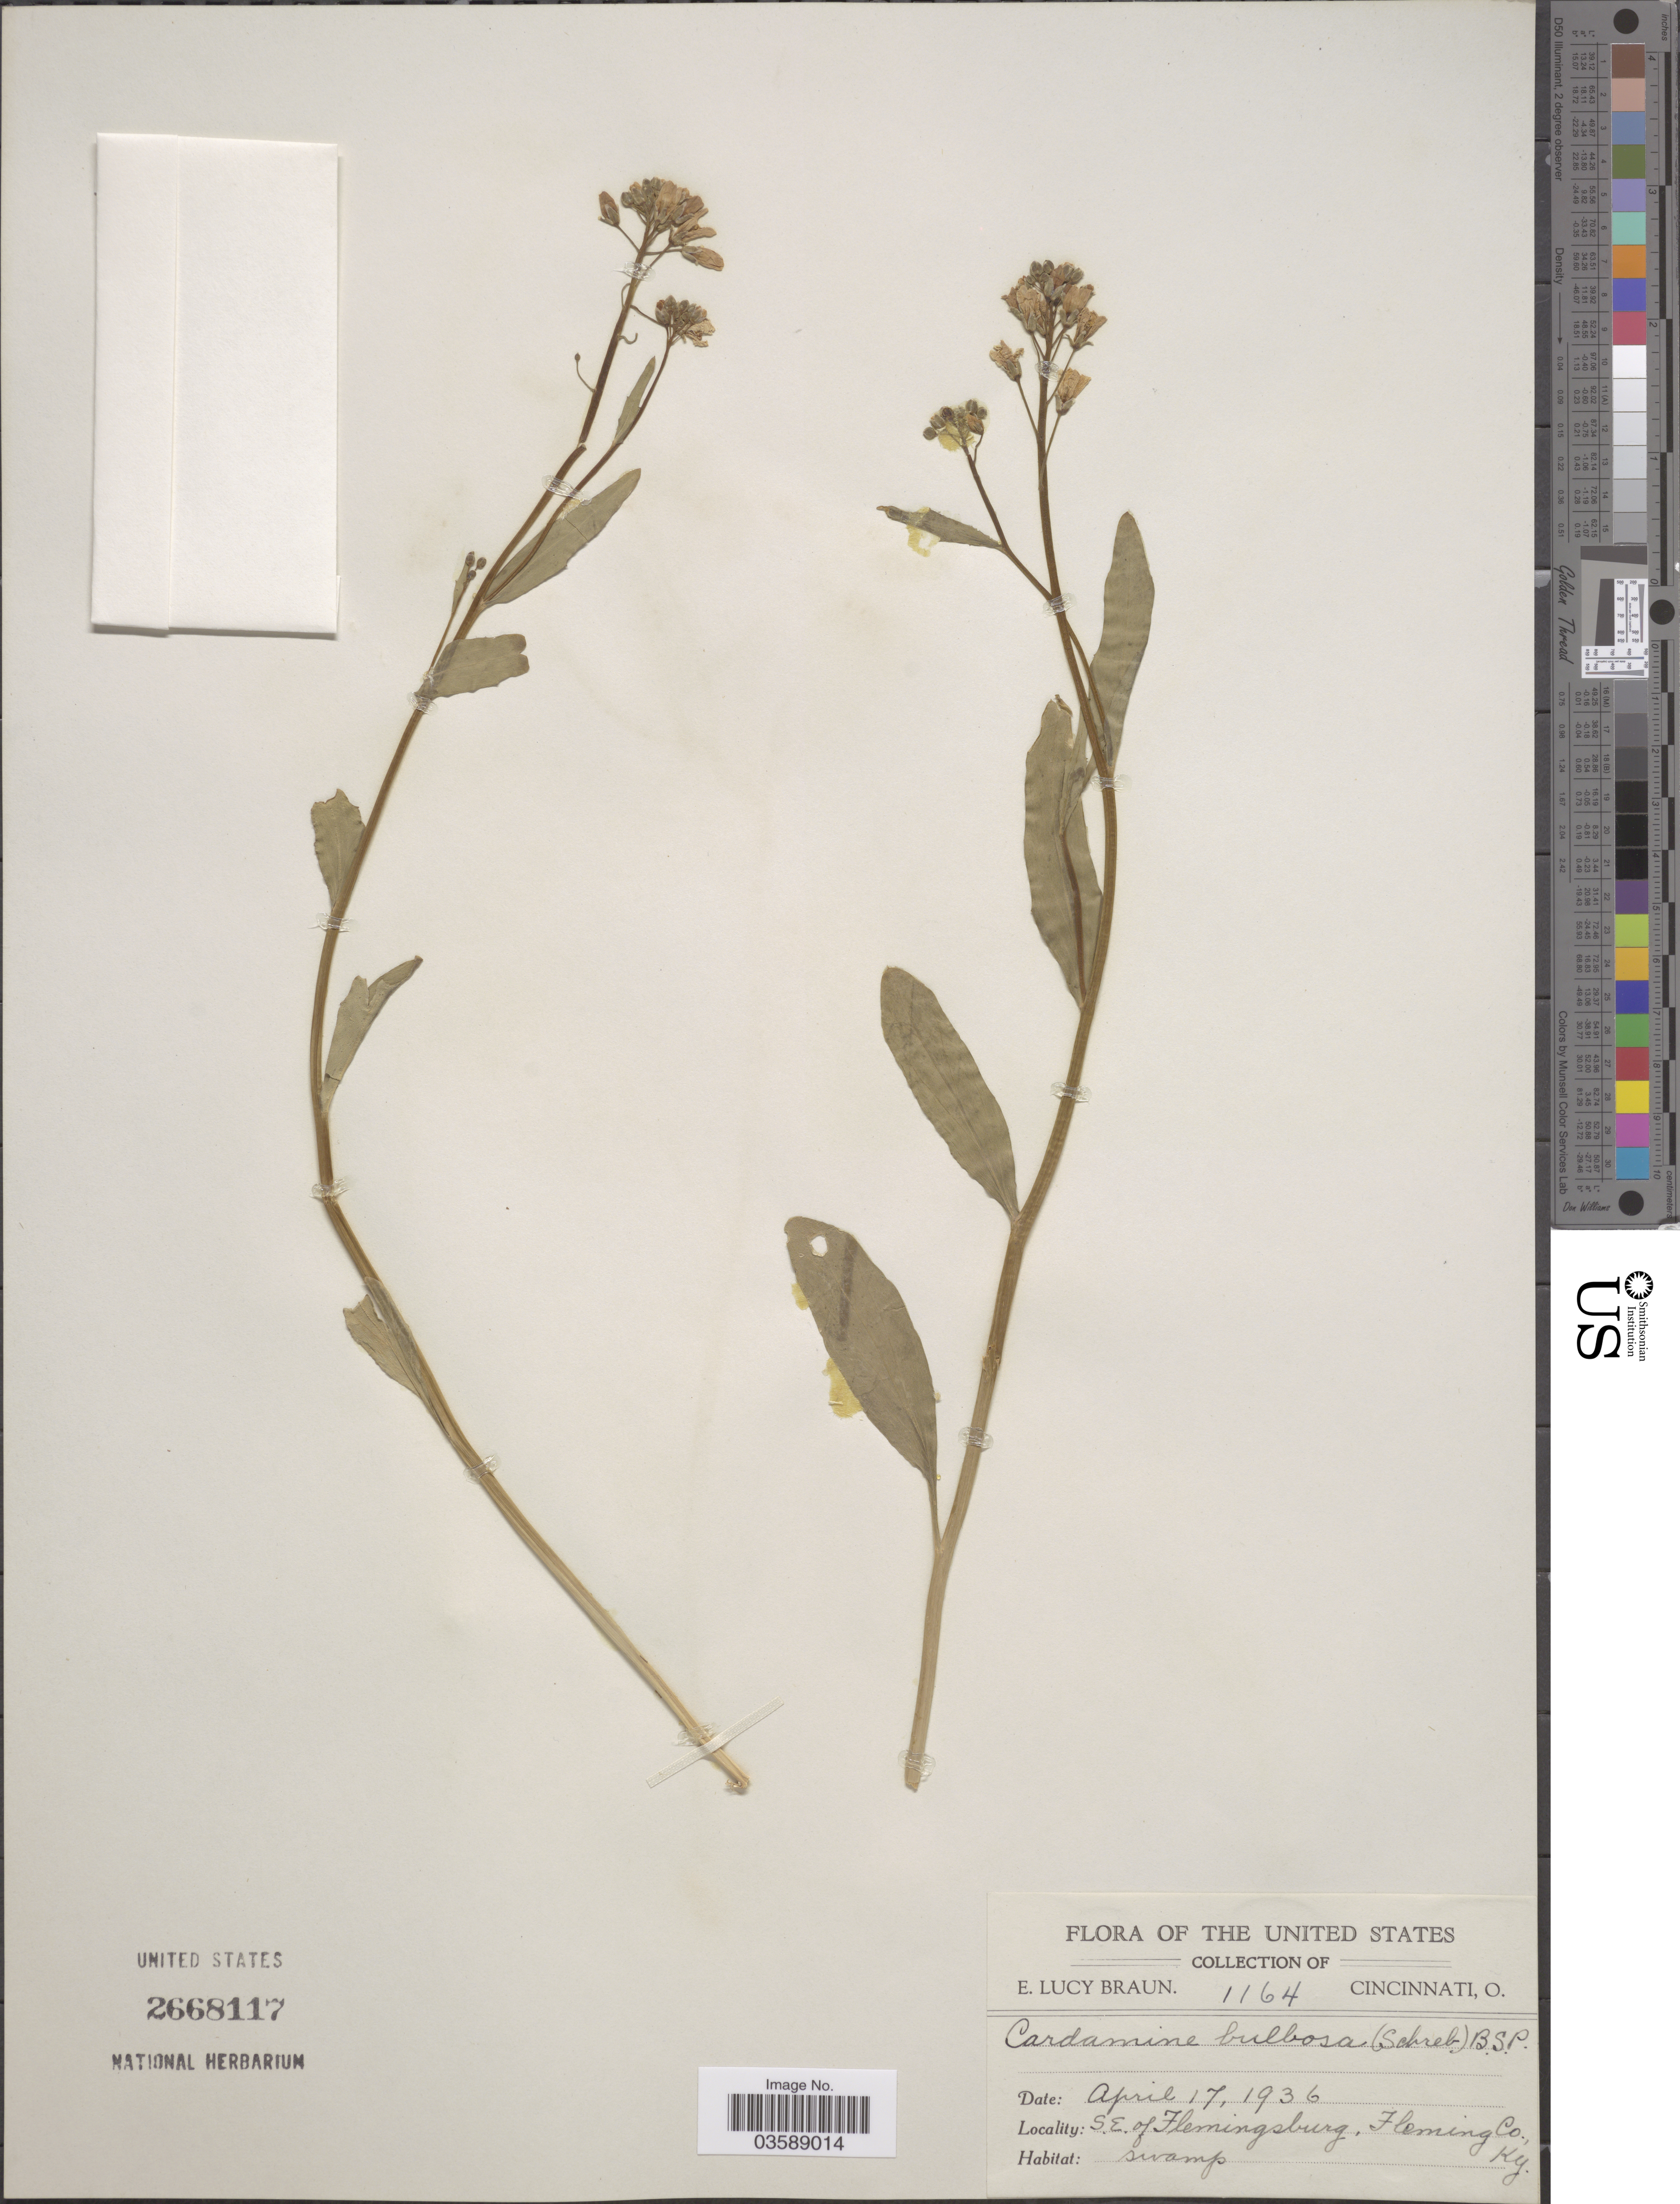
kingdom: Plantae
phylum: Tracheophyta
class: Magnoliopsida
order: Brassicales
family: Brassicaceae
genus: Cardamine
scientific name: Cardamine bulbosa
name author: (Schreb. ex Muhl.) Britton et al.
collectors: E. L. Braun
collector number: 1164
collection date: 1936-04-17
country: United States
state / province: Kentucky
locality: S. E. of Flemingsburg. Fleming Co.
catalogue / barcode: US 2668117